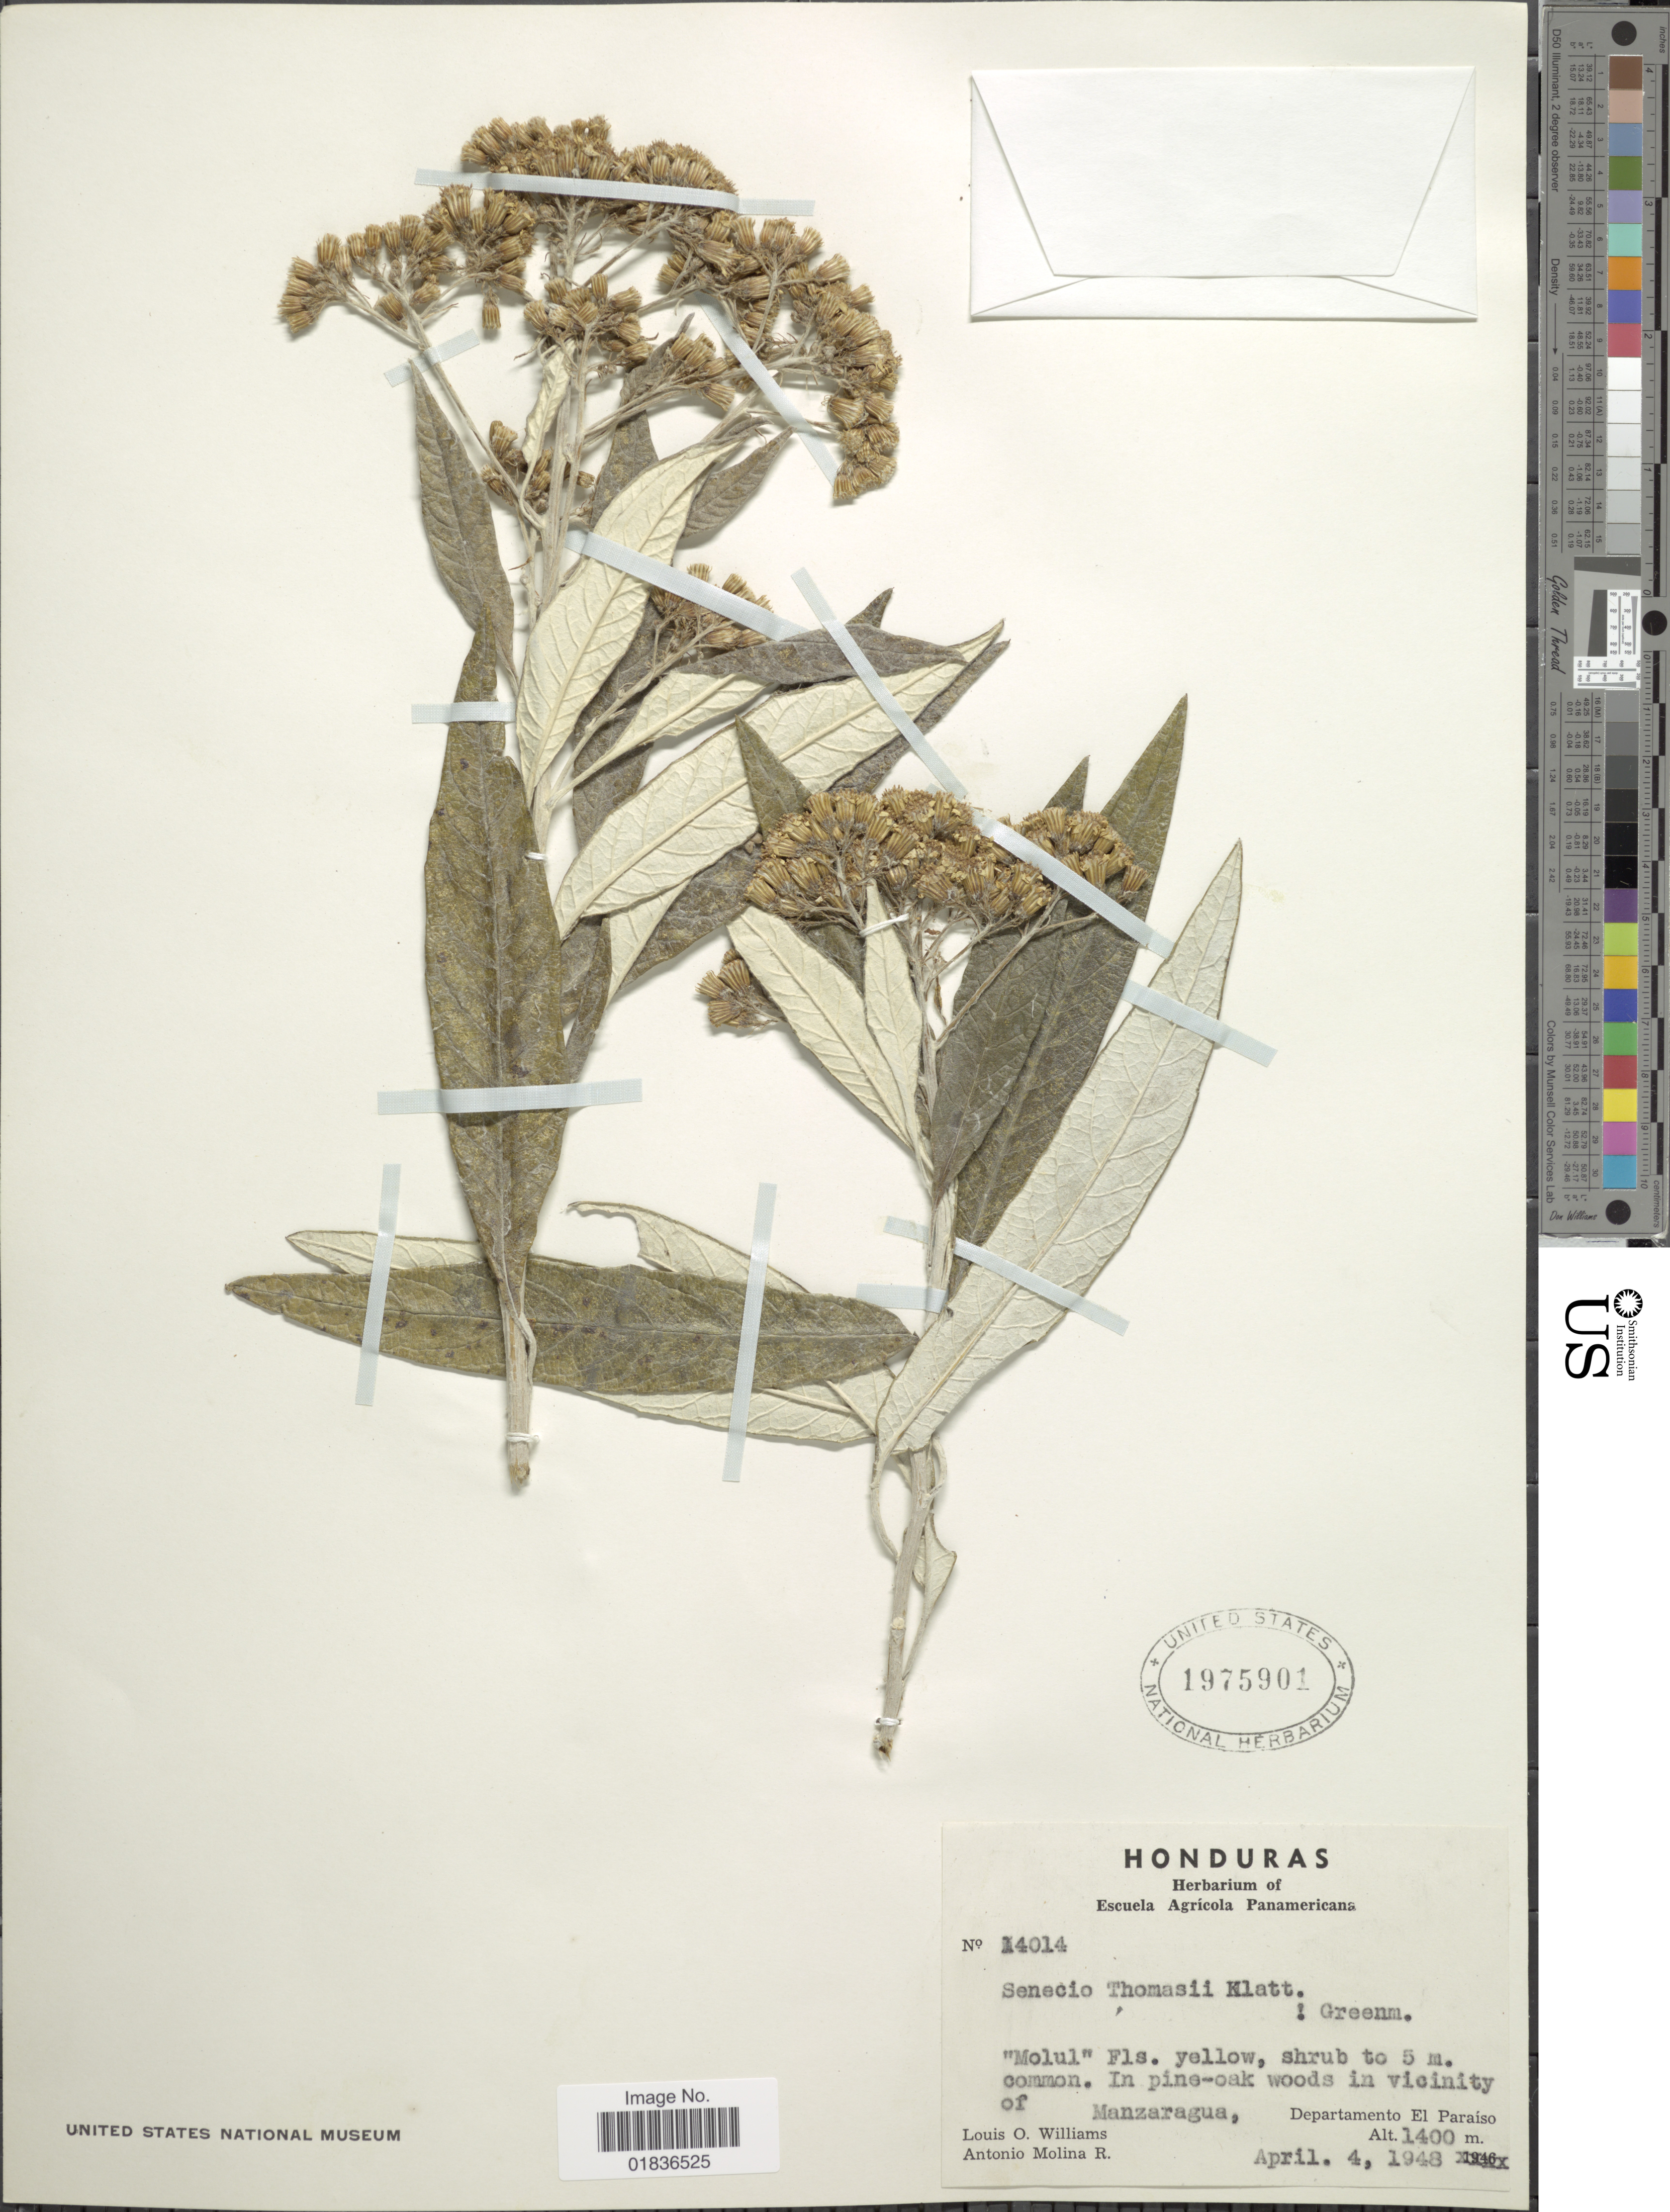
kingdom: Plantae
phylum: Tracheophyta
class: Magnoliopsida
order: Asterales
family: Asteraceae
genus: Senecio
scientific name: Senecio deppeanus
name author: Hemsl.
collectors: L. O. Williams & A. Molina R.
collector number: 14014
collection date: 1948-04-04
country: Honduras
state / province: El Paraíso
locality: In pine-oak woods in vicinity of Manzaragua.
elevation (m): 1400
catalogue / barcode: US 1975901